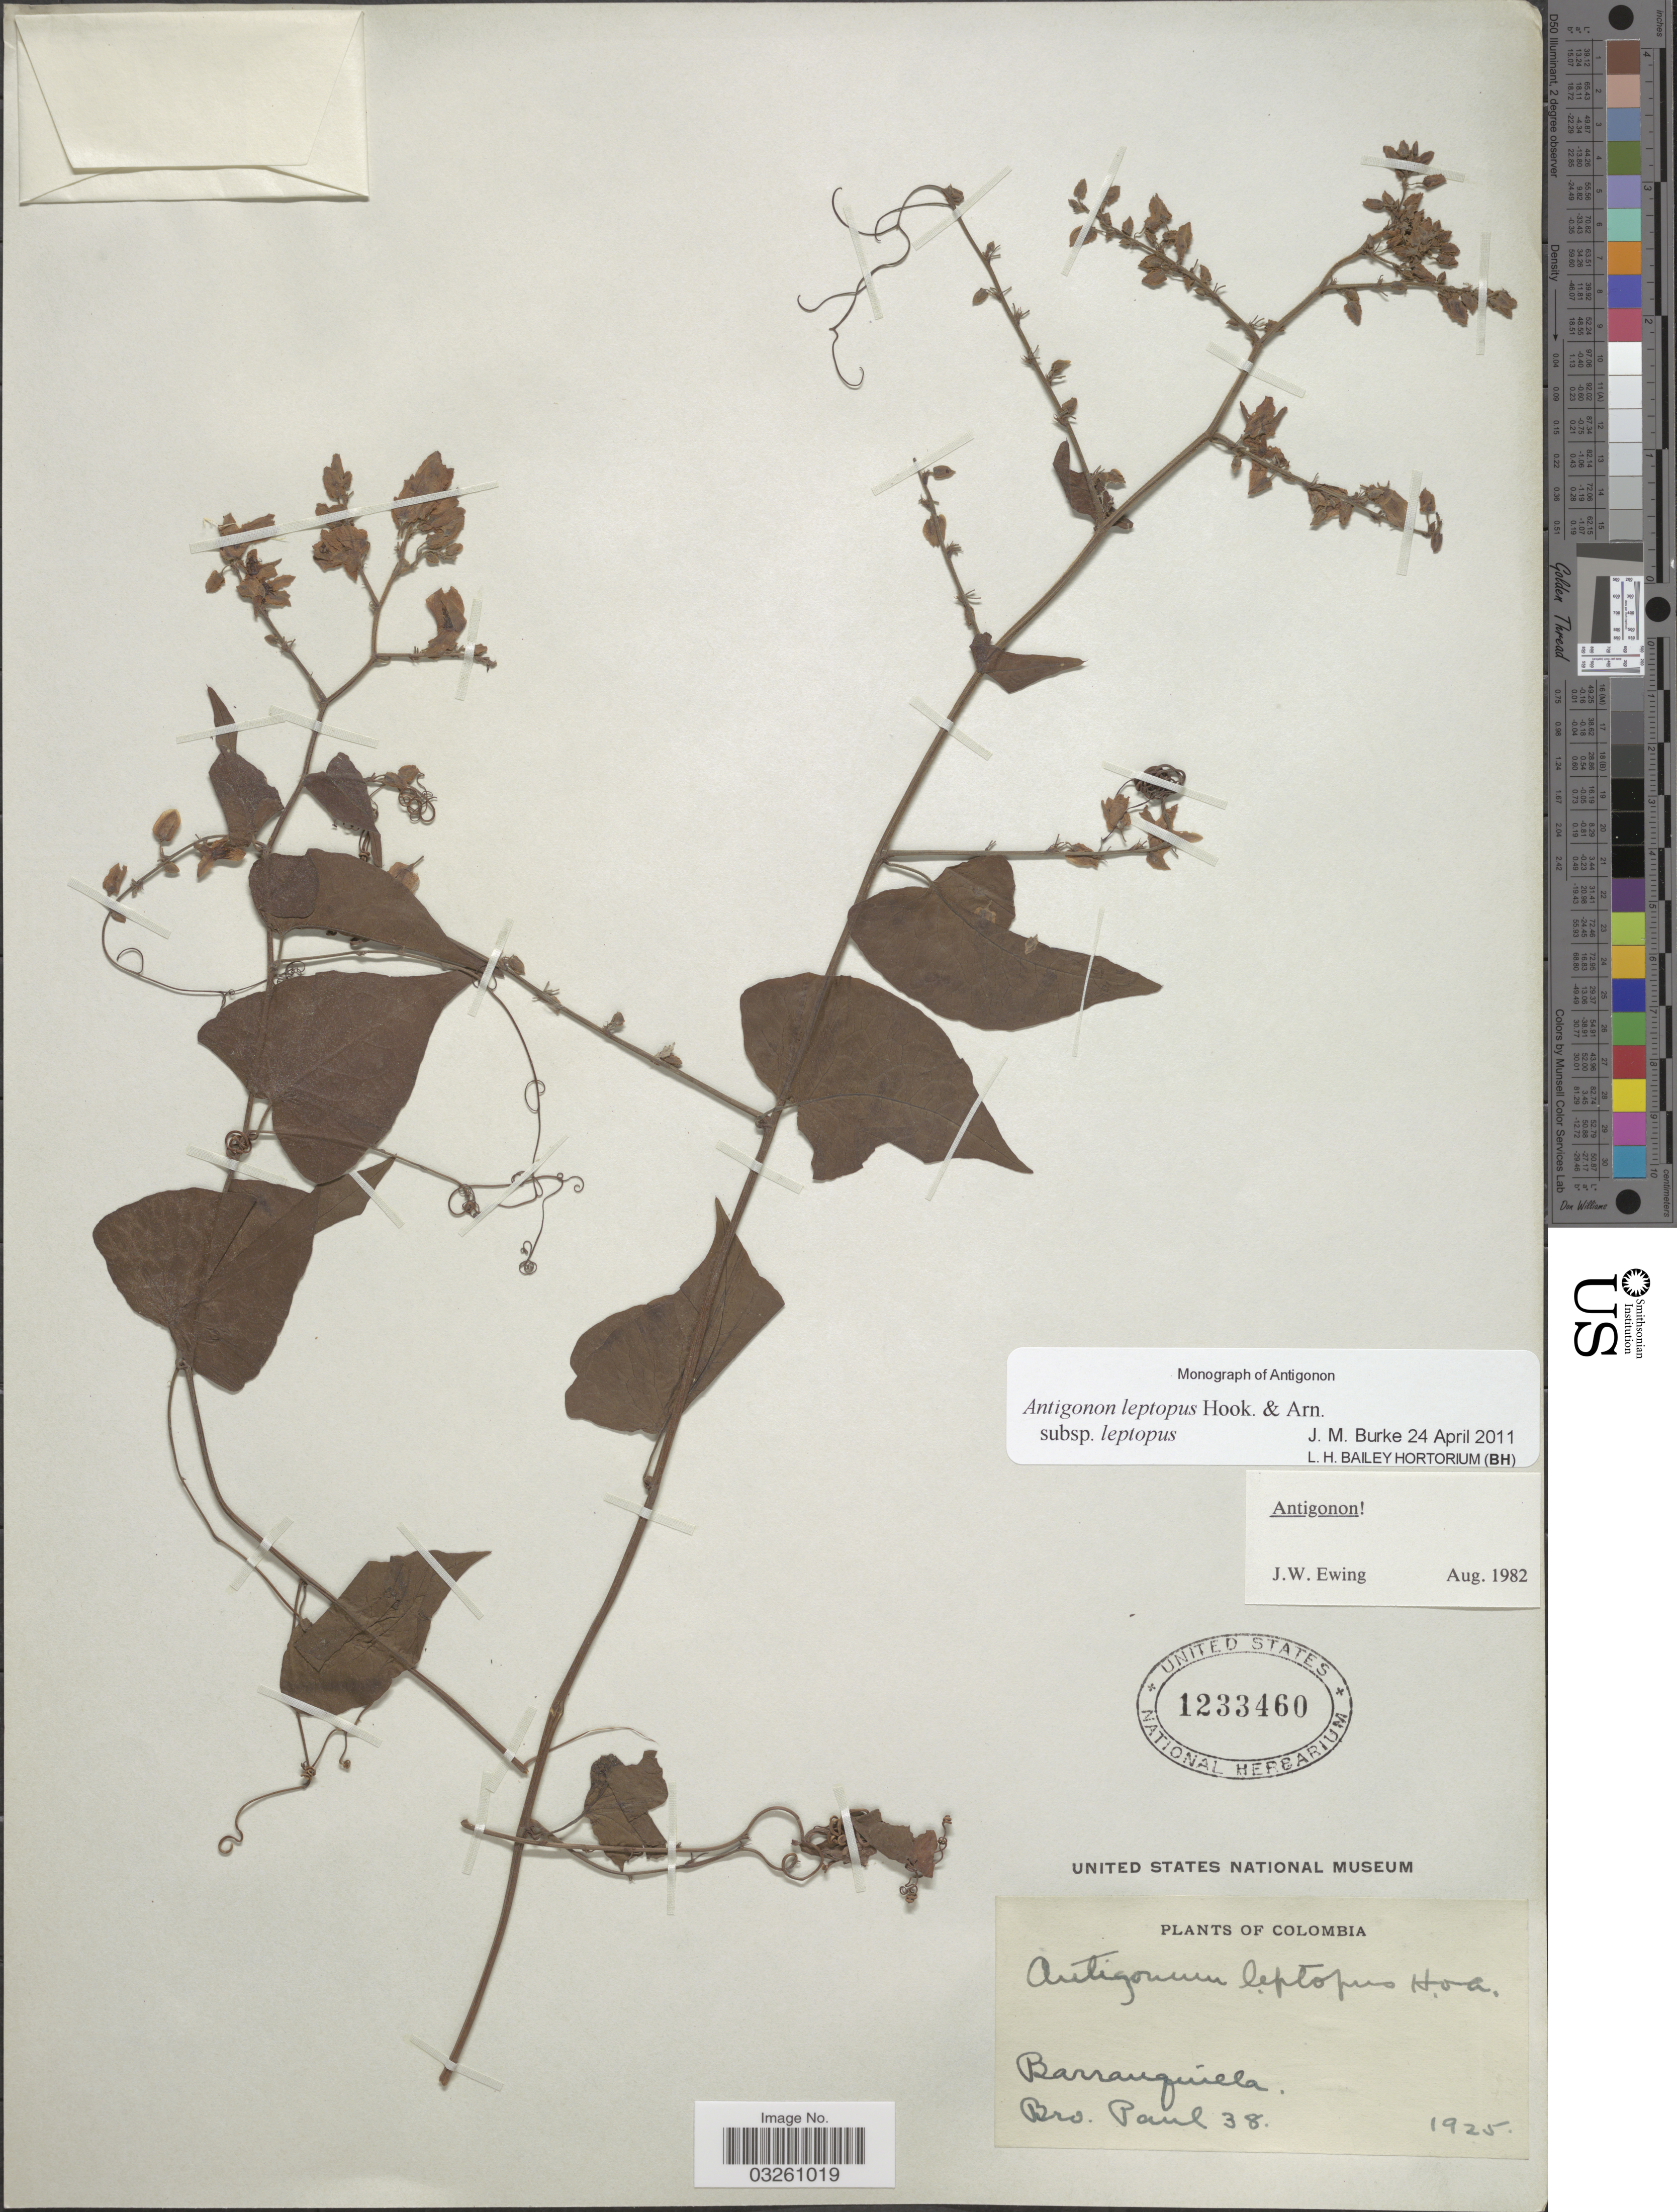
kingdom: Plantae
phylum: Tracheophyta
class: Magnoliopsida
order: Caryophyllales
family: Polygonaceae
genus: Antigonon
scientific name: Antigonon leptopus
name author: Hook. & Arn.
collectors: B. Paul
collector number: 28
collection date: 1925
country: Colombia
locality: Barranquilla.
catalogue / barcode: US 1233460